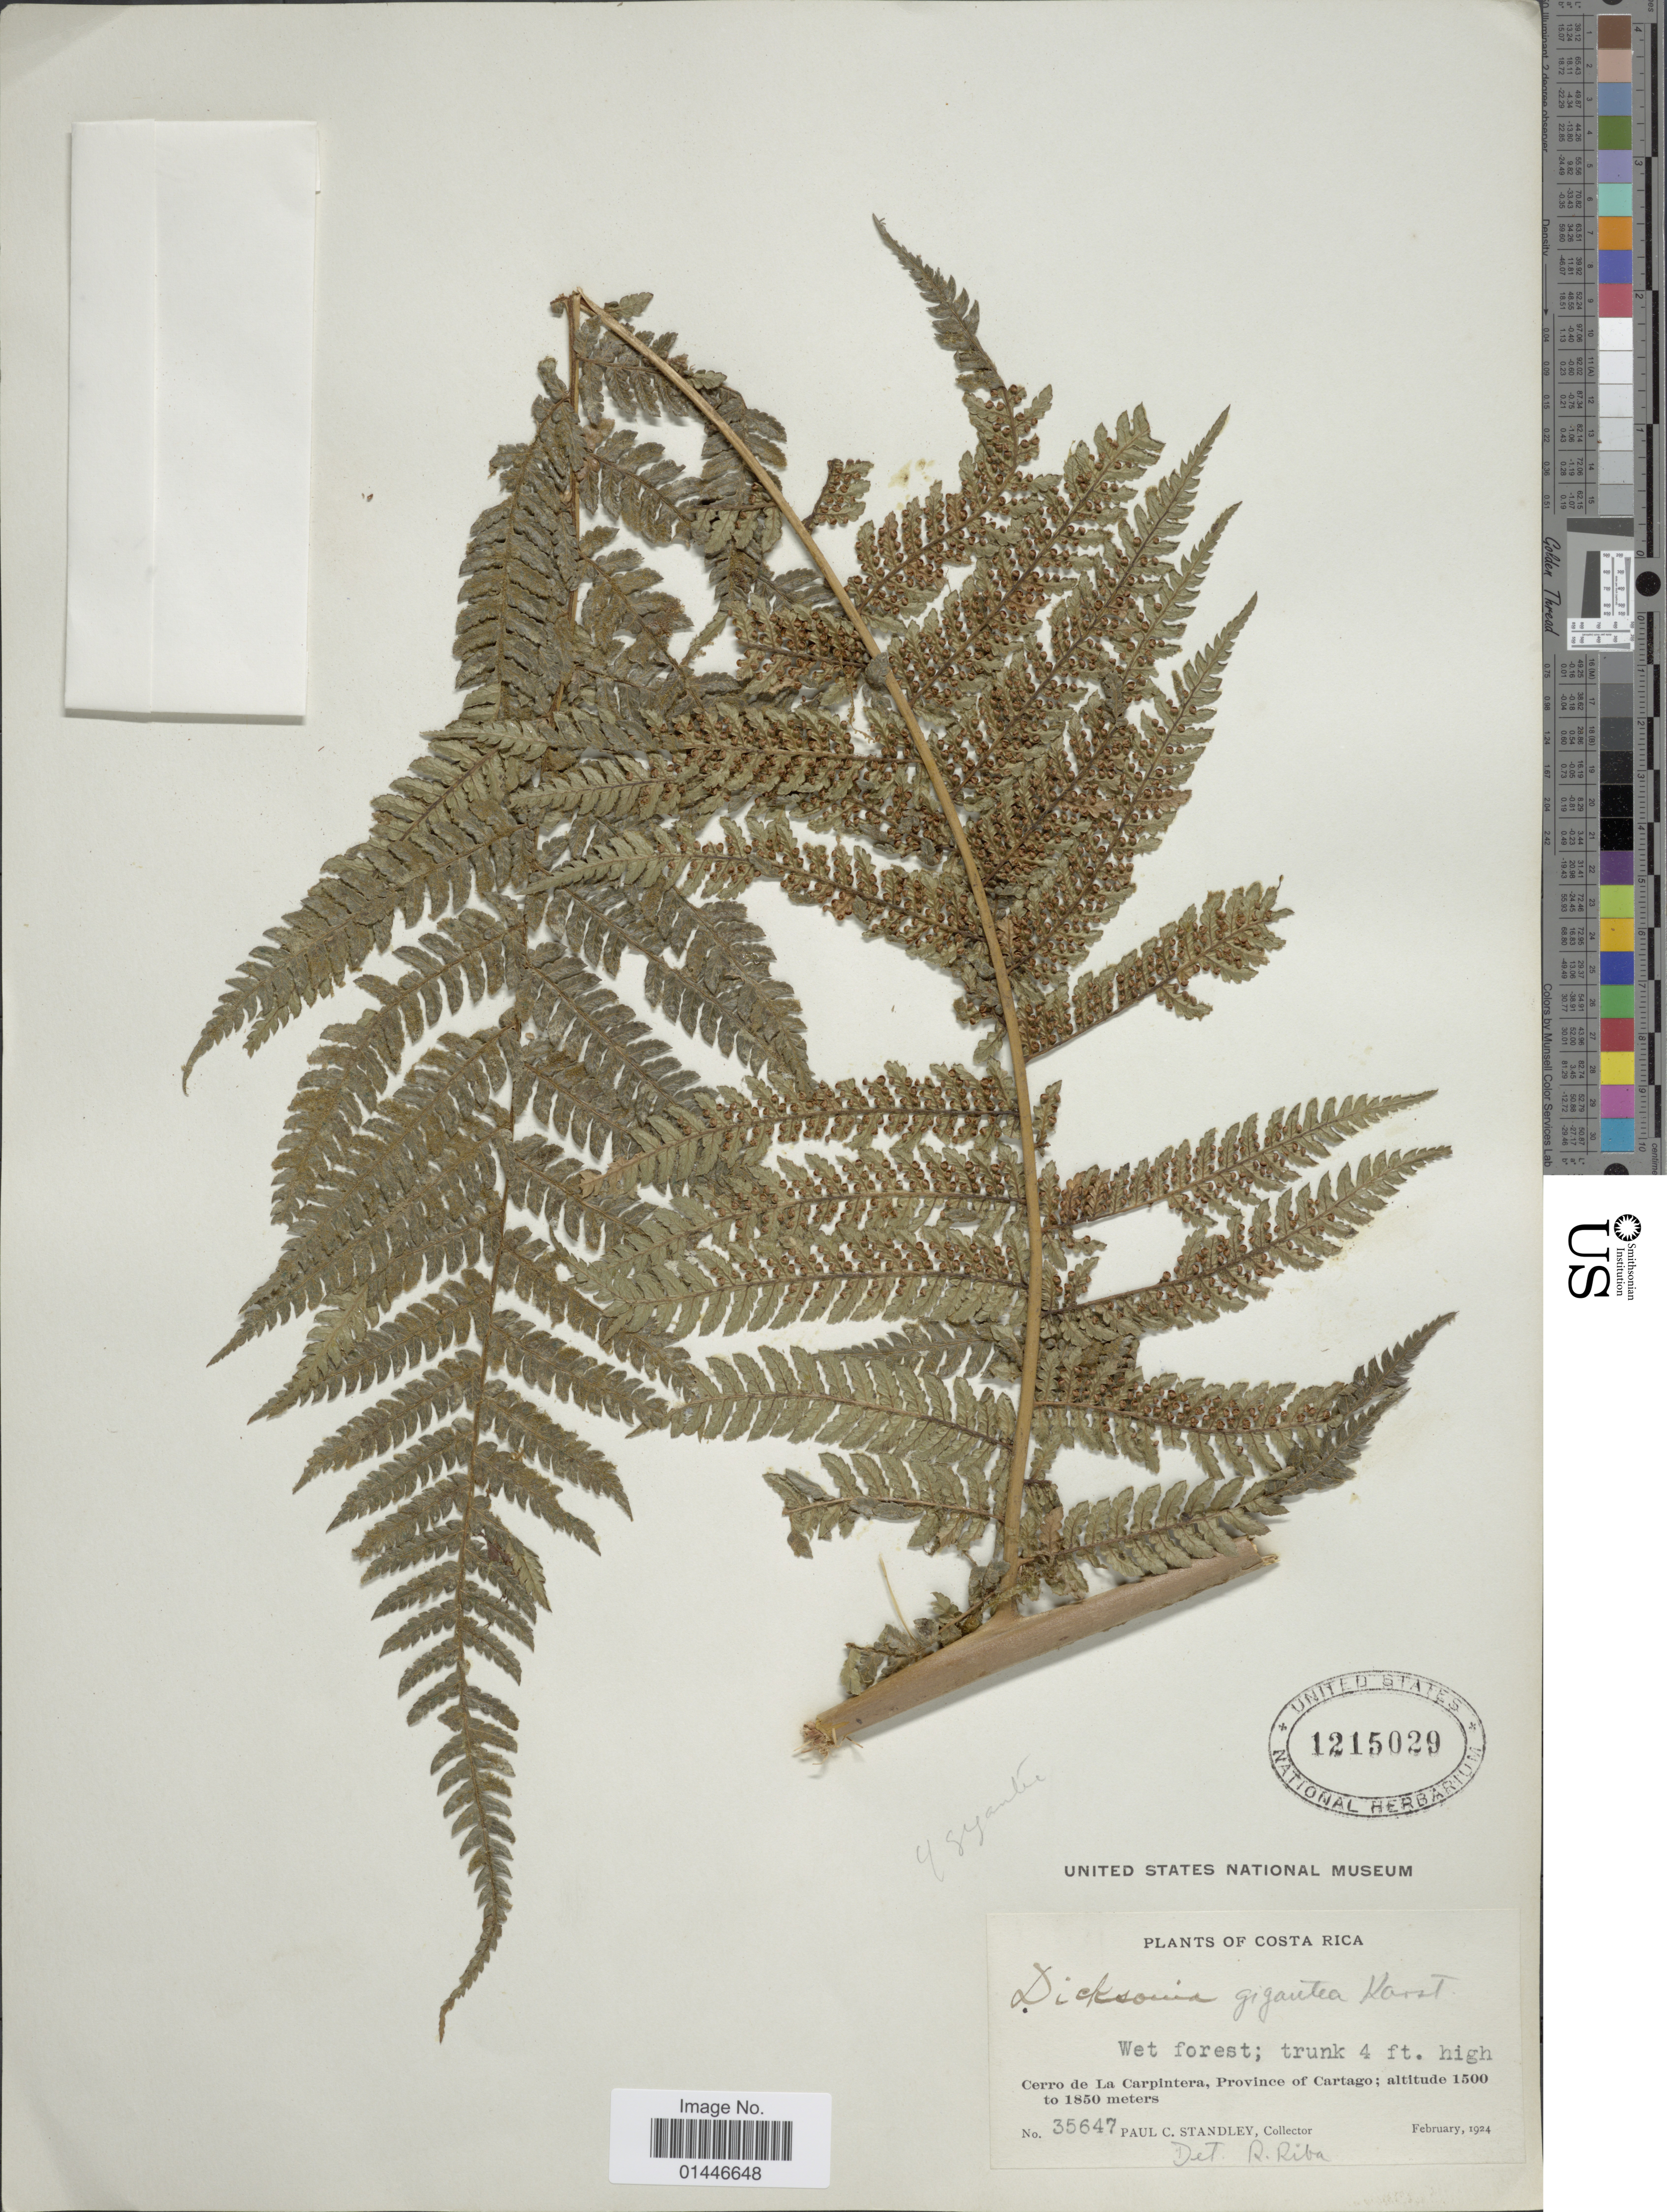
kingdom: Plantae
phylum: Tracheophyta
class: Polypodiopsida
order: Cyatheales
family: Dicksoniaceae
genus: Dicksonia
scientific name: Dicksonia gigantea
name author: H. Karst.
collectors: P. C. Standley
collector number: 35647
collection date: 1924-02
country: Costa Rica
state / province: Cartago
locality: Cerro de La Carpintera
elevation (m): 1500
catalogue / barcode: US 1215029